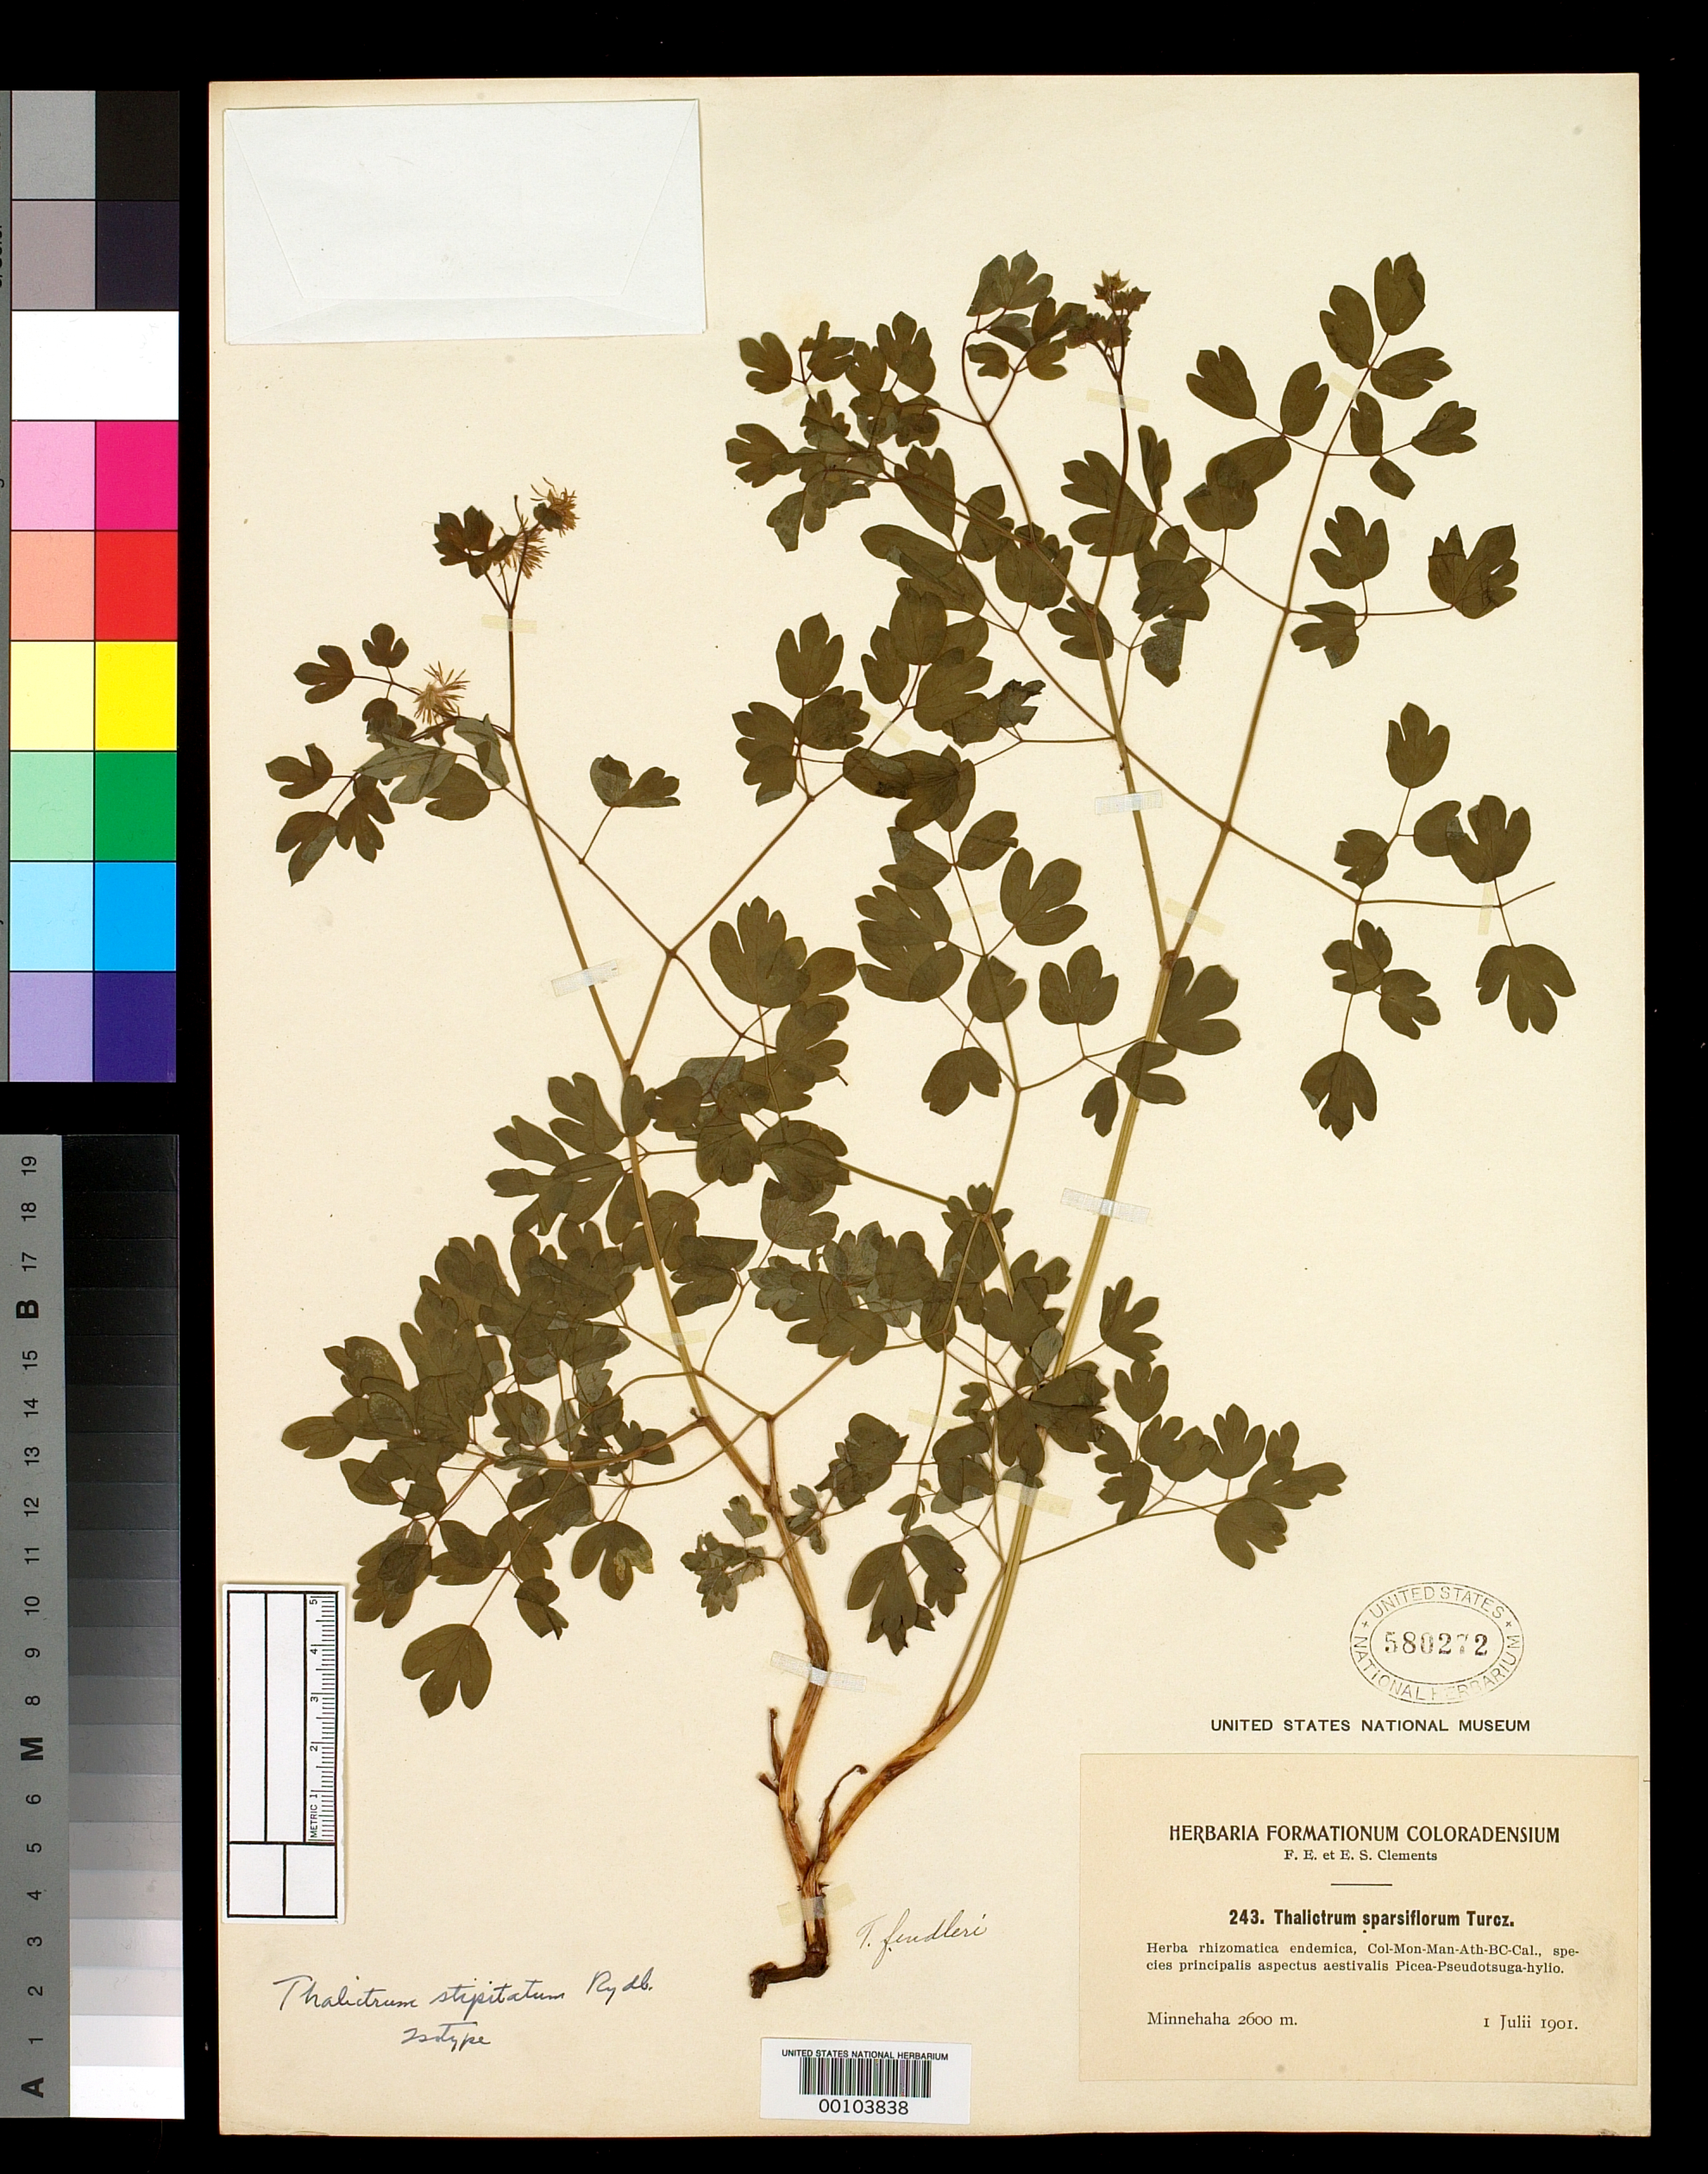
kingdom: Plantae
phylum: Tracheophyta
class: Magnoliopsida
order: Ranunculales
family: Ranunculaceae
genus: Thalictrum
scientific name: Thalictrum stipitatum Rydb., nom. illeg.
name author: Rydb.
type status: Isotype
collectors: F. E. Clements & E. S. Clements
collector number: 243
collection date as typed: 01 Jul 1901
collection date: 1901-07-01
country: United States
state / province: Colorado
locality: Minnehaha.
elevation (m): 2600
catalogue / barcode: US 580272